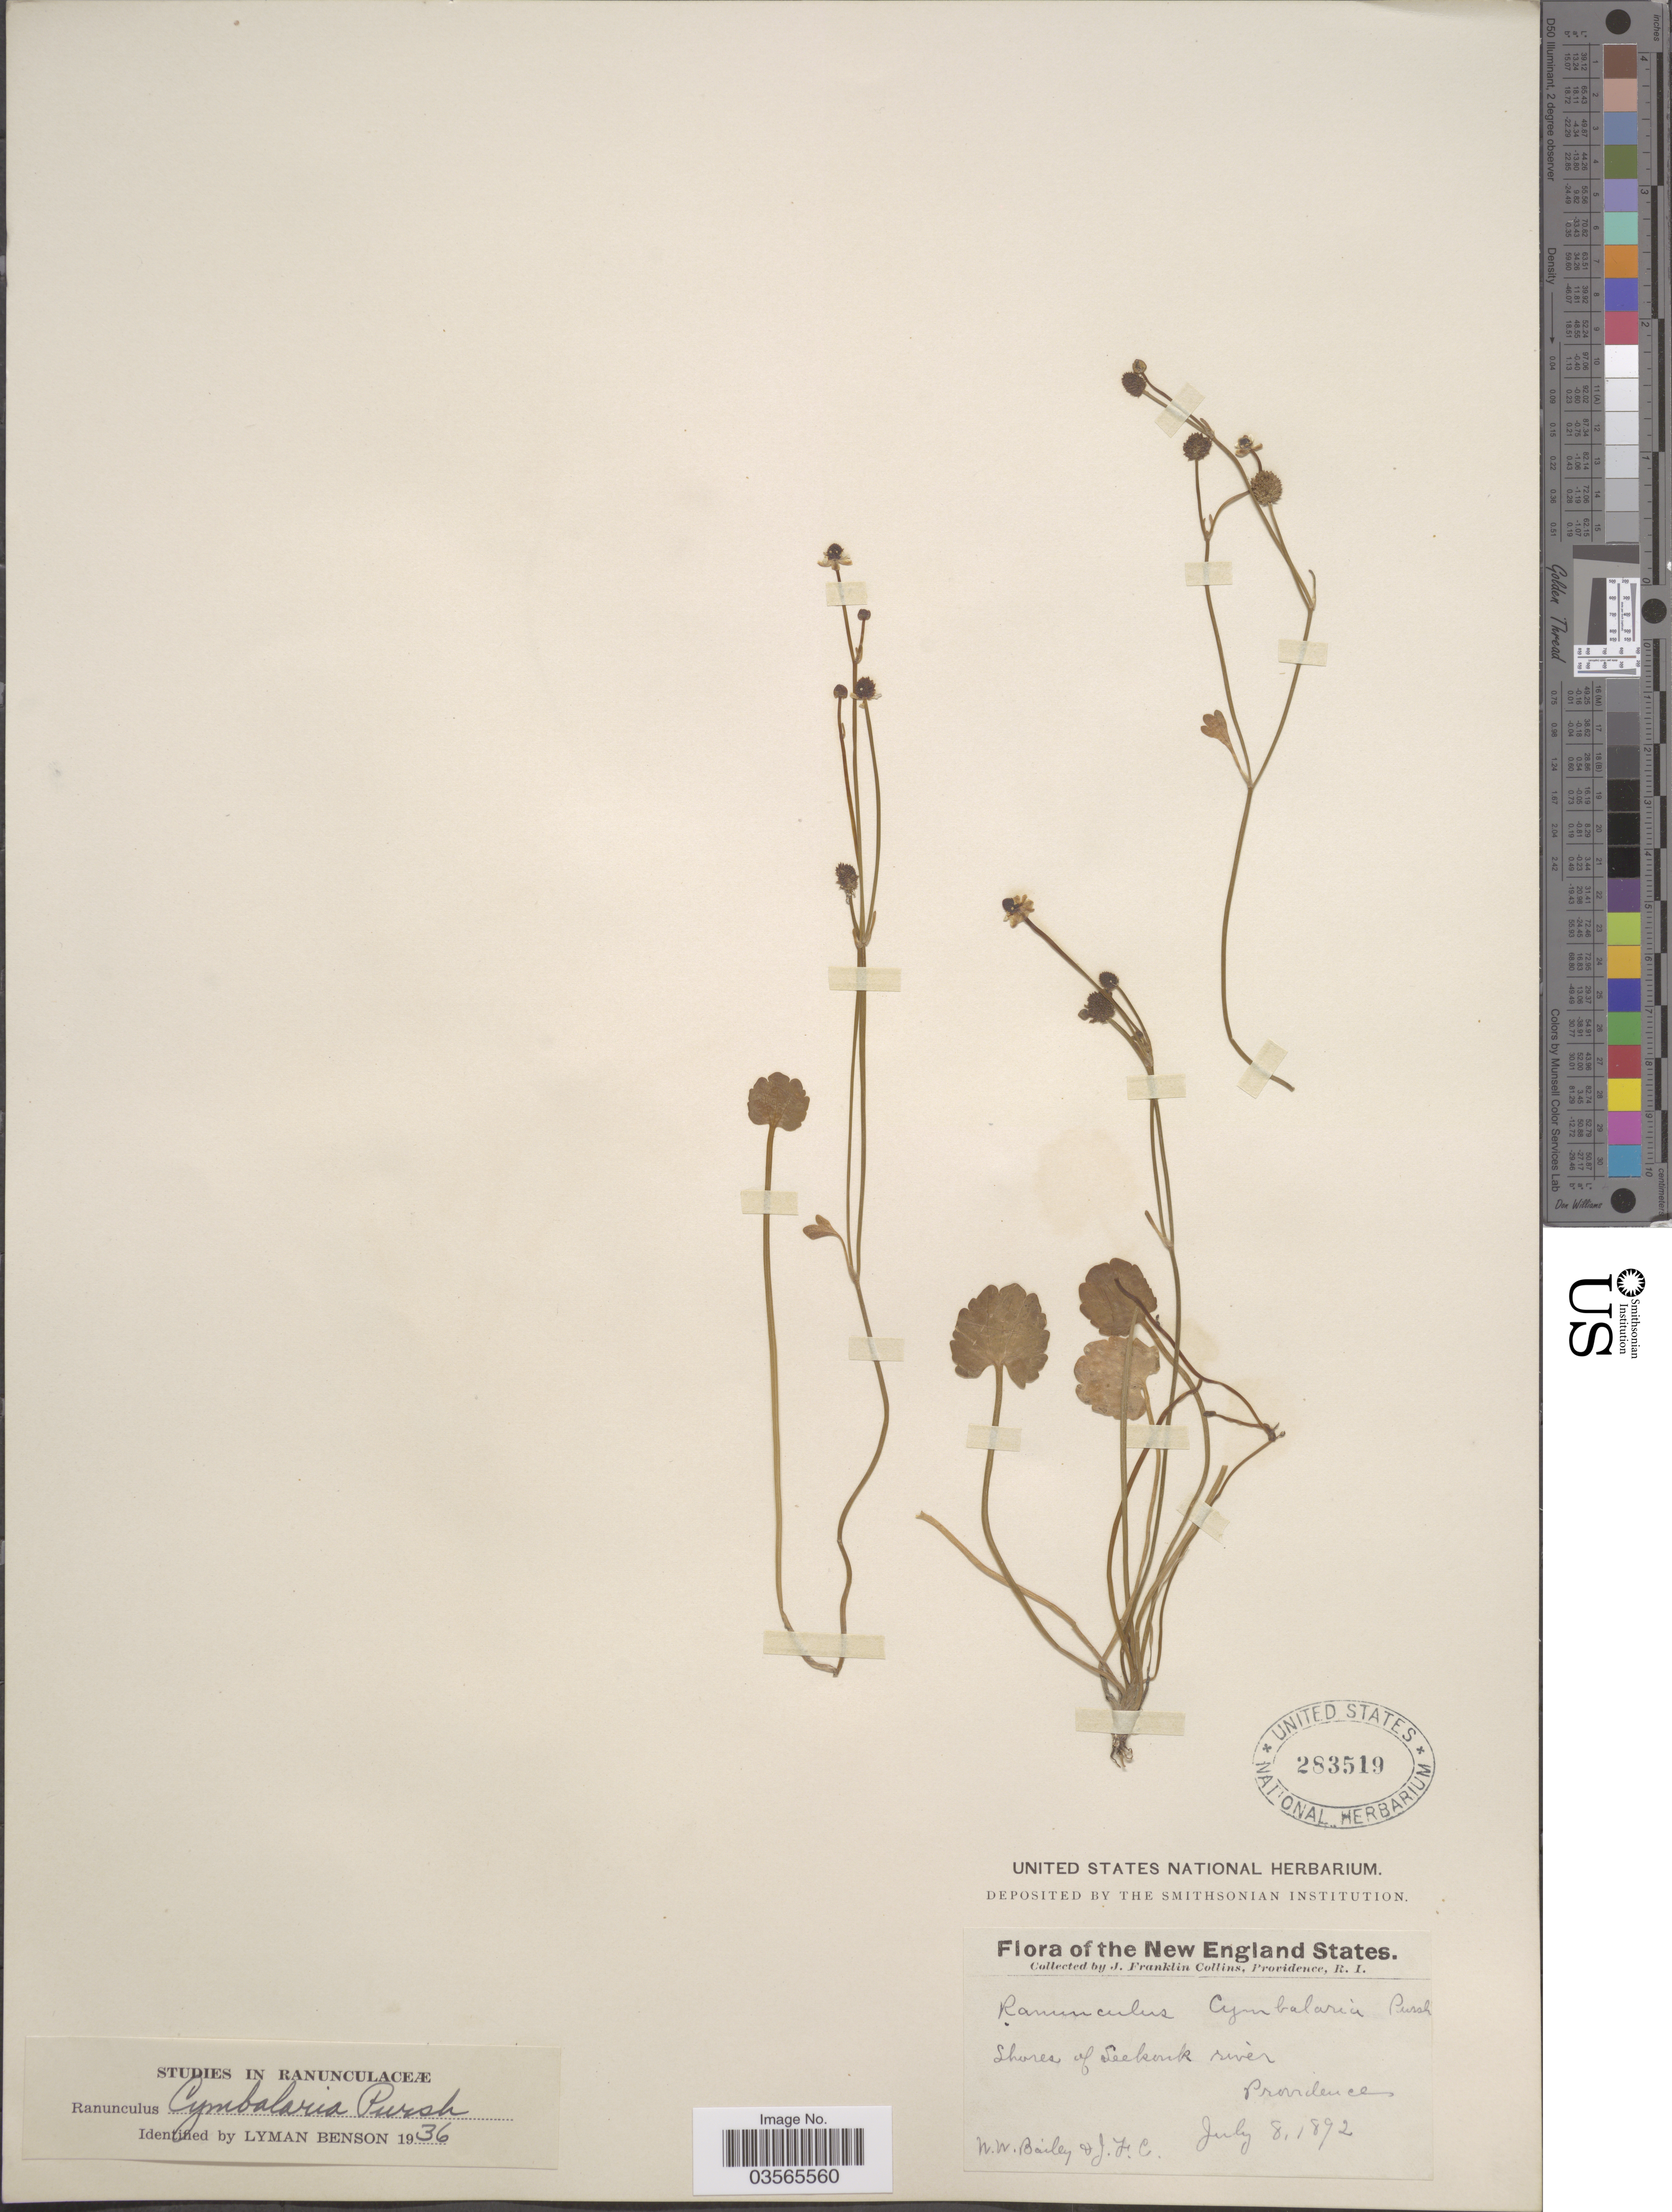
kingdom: Plantae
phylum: Tracheophyta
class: Magnoliopsida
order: Ranunculales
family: Ranunculaceae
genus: Halerpestes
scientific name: Halerpestes cymbalaria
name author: (Pursh) Greene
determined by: Strong, M. T., (US), Smithsonian Institution - National Museum of Natural History (UNITED STATES)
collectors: W. W. Bailey & J. Collins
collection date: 1892-07-08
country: United States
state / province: Rhode Island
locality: New England States. Shores of Seekonk river. Providence.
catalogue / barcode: US 283519